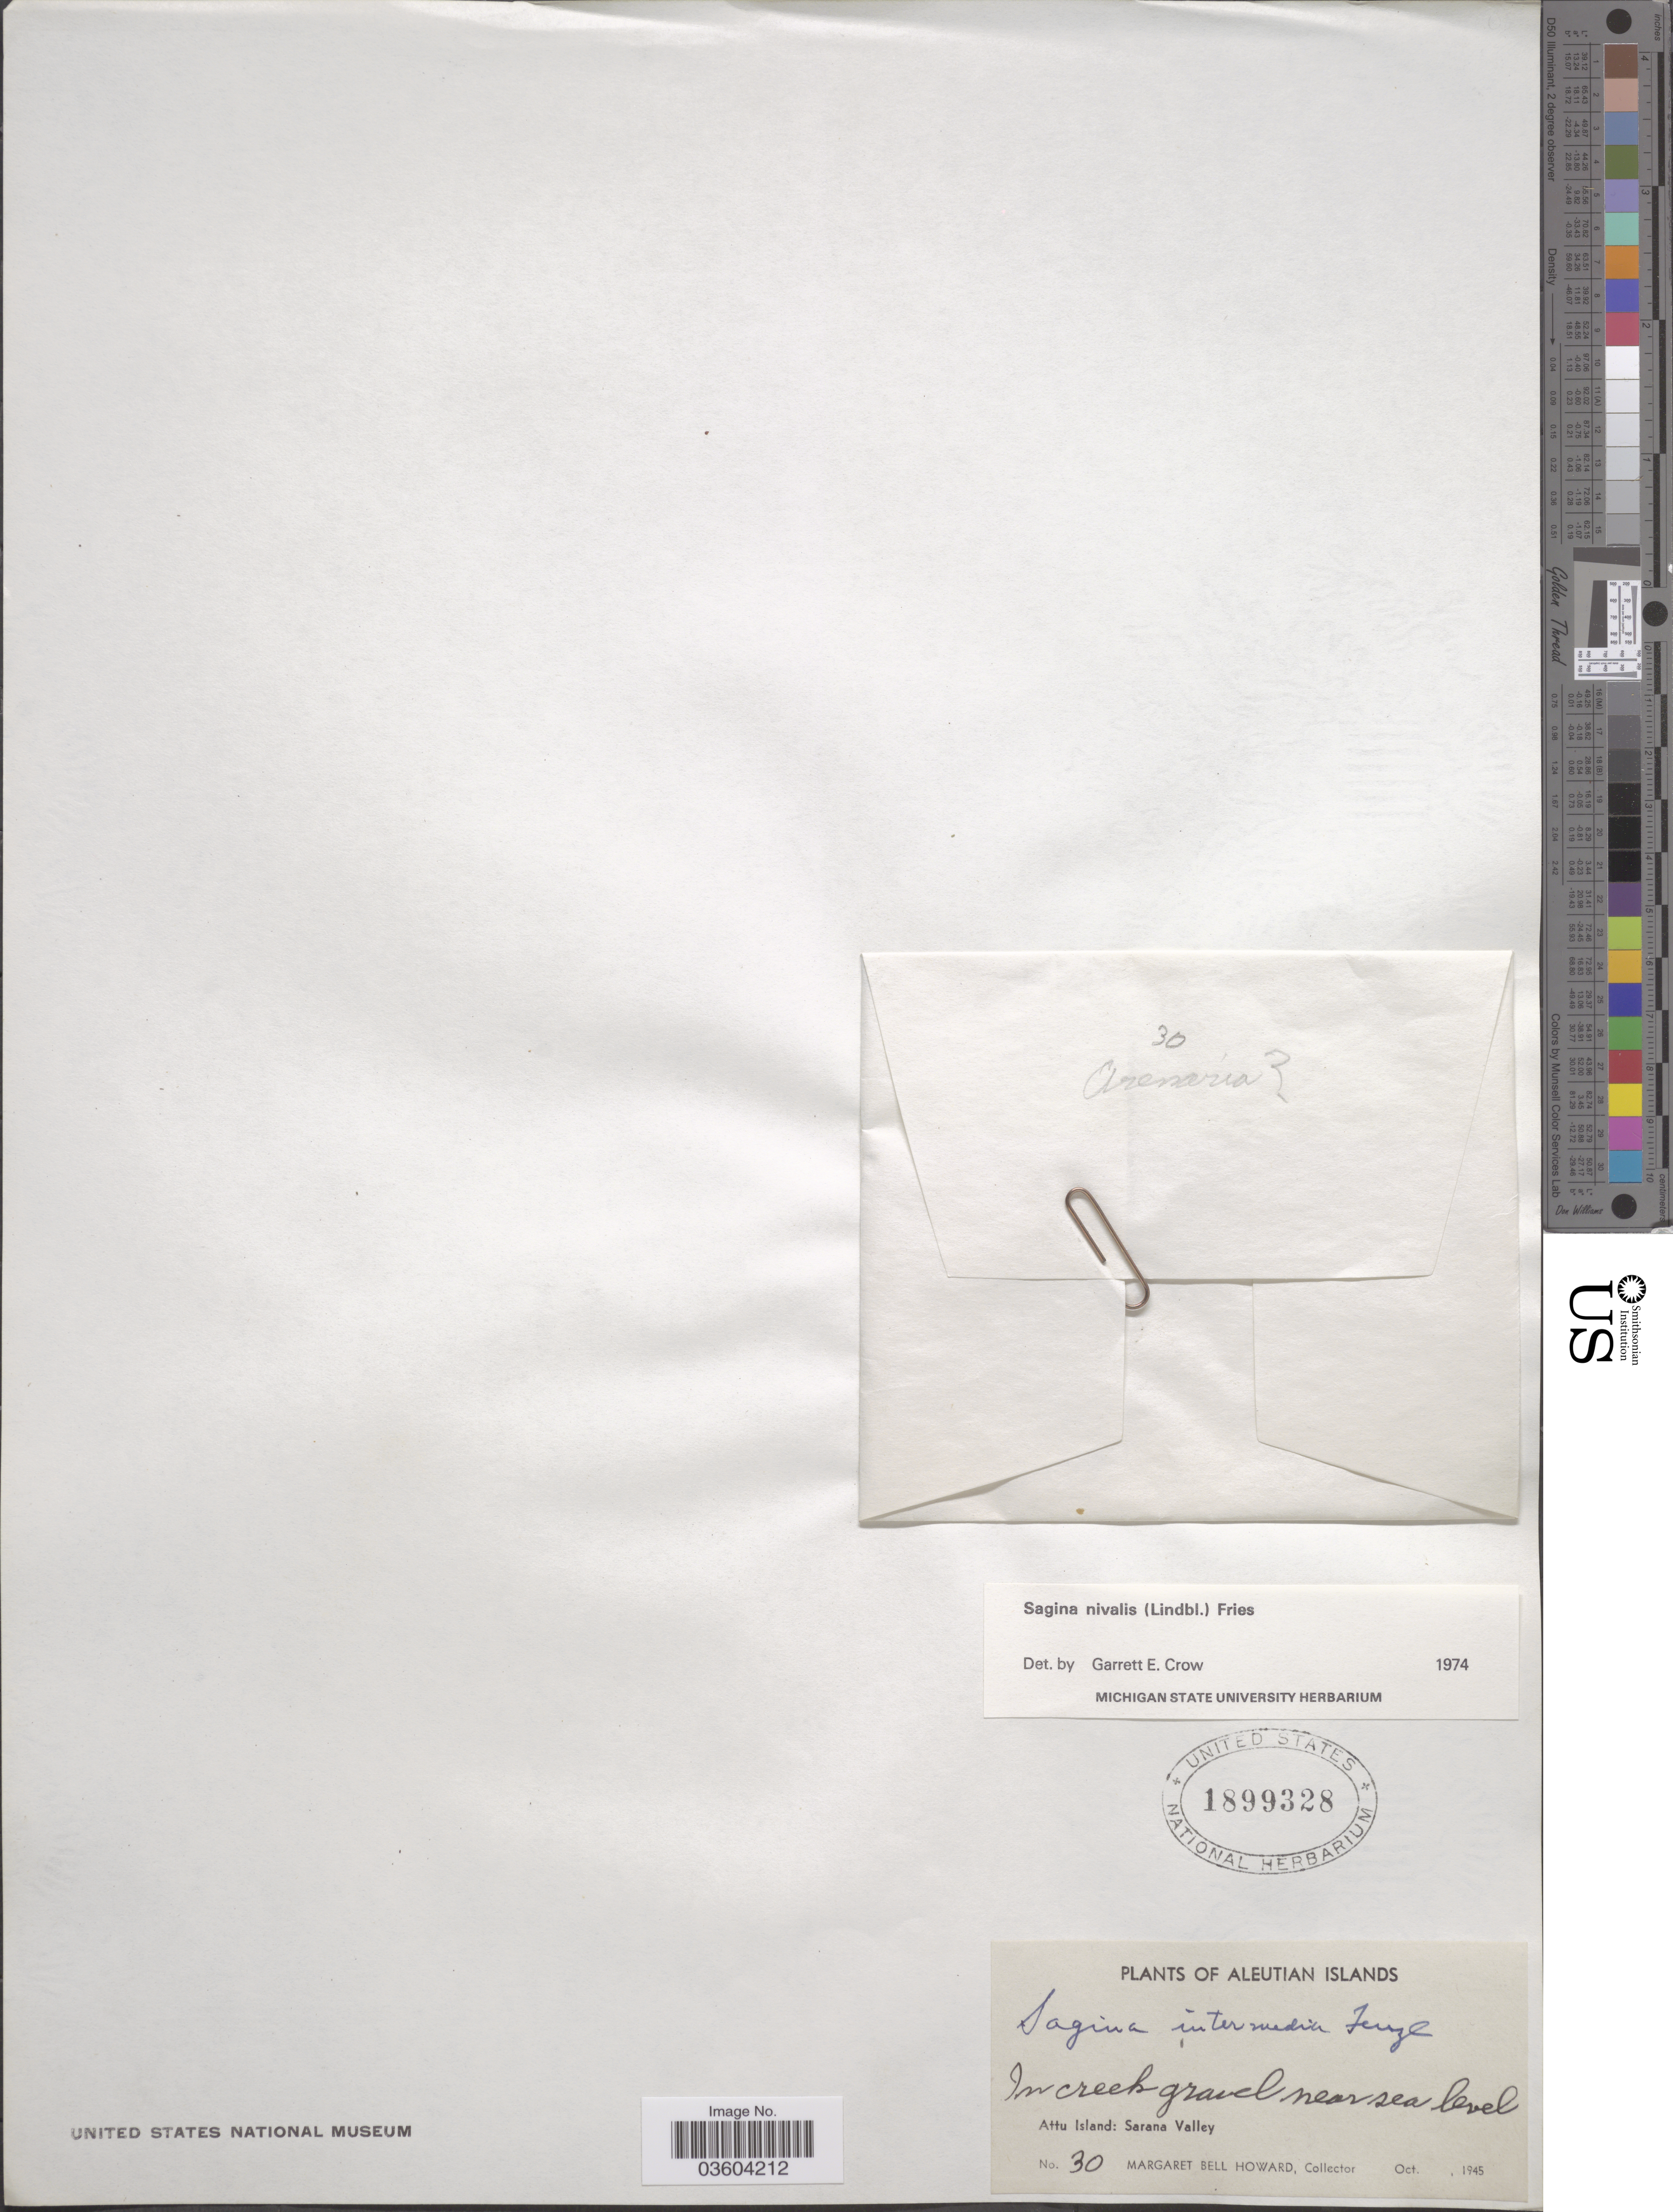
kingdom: Plantae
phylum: Tracheophyta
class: Magnoliopsida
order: Caryophyllales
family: Caryophyllaceae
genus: Sagina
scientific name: Sagina nivalis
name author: (Lindblom) Fr.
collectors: M. B. Howard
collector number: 30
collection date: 1945-10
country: United States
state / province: Alaska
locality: Aleutian Islands. In creek gravel near sea level. Attu Island: Sarana Valley.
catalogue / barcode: US 1899328